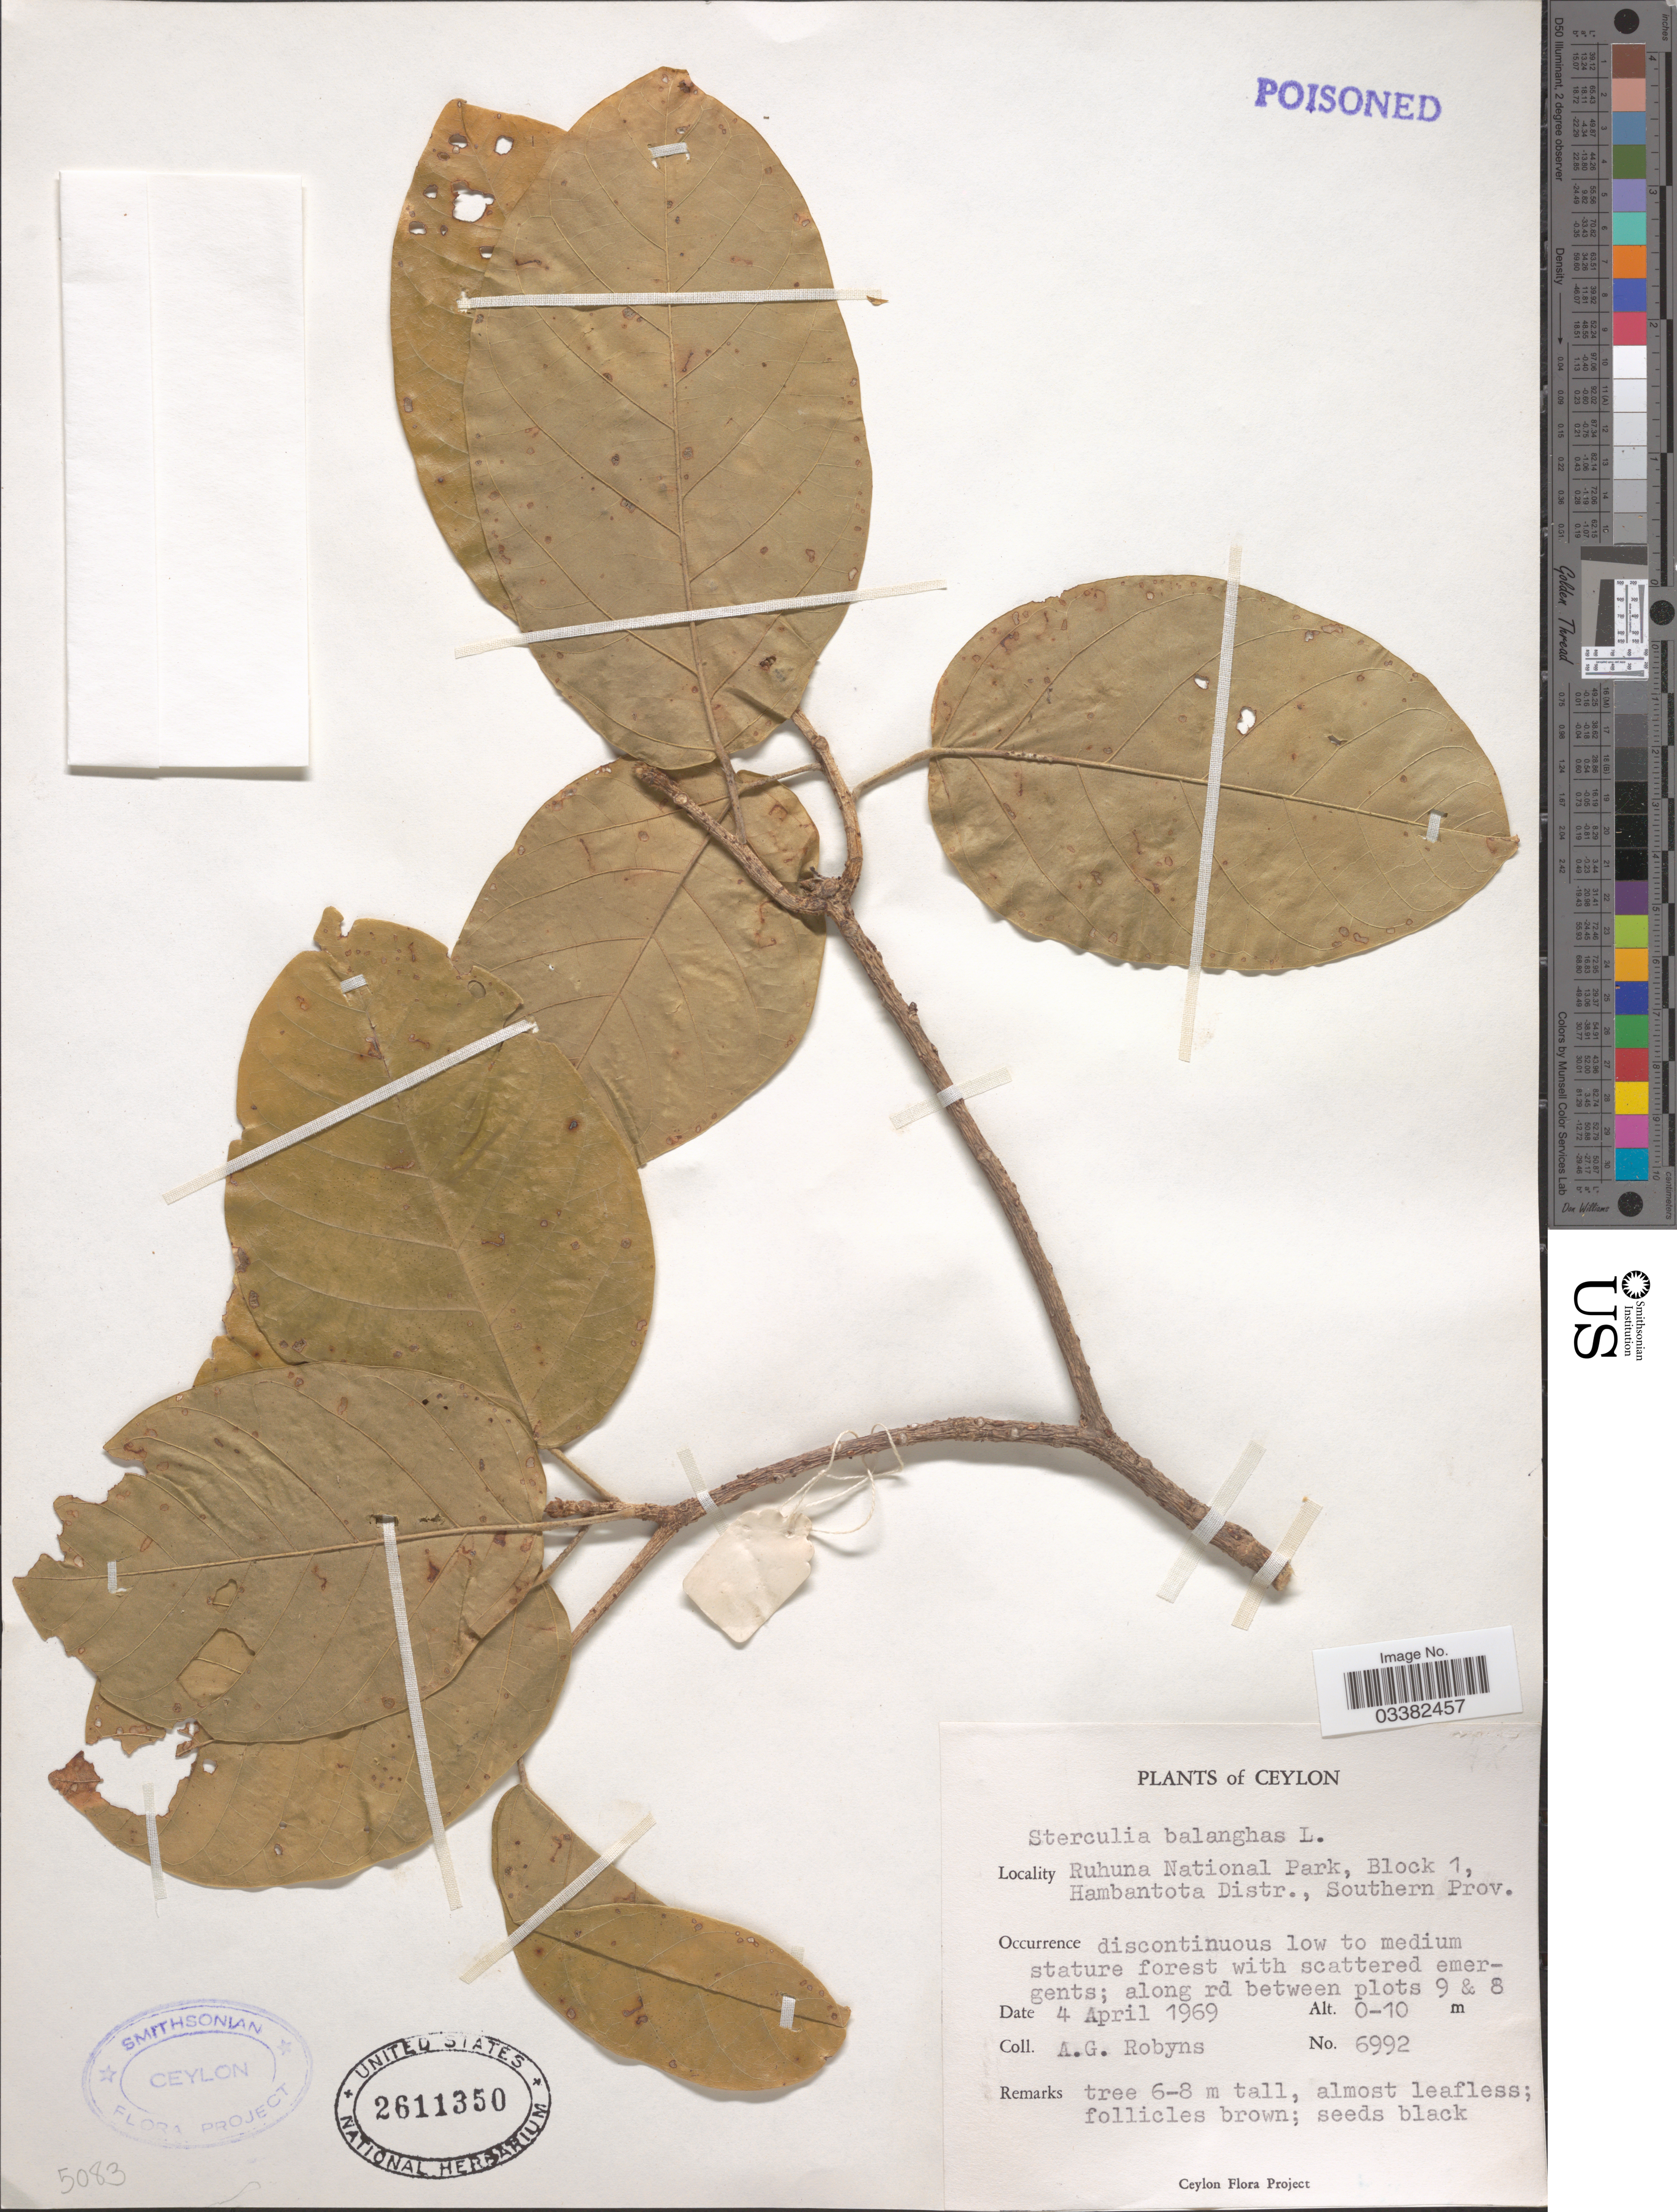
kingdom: Plantae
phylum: Tracheophyta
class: Magnoliopsida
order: Malvales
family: Malvaceae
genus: Sterculia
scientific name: Sterculia balanghas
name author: L.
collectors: A. G. Robyns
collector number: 6992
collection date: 1969-04-04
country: Sri Lanka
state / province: Southern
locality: Ceylon. Ruhuna National Park, Block 1, Hambantota Distr. Along rd between plots 9 & 8.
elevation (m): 0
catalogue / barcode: US 2611350